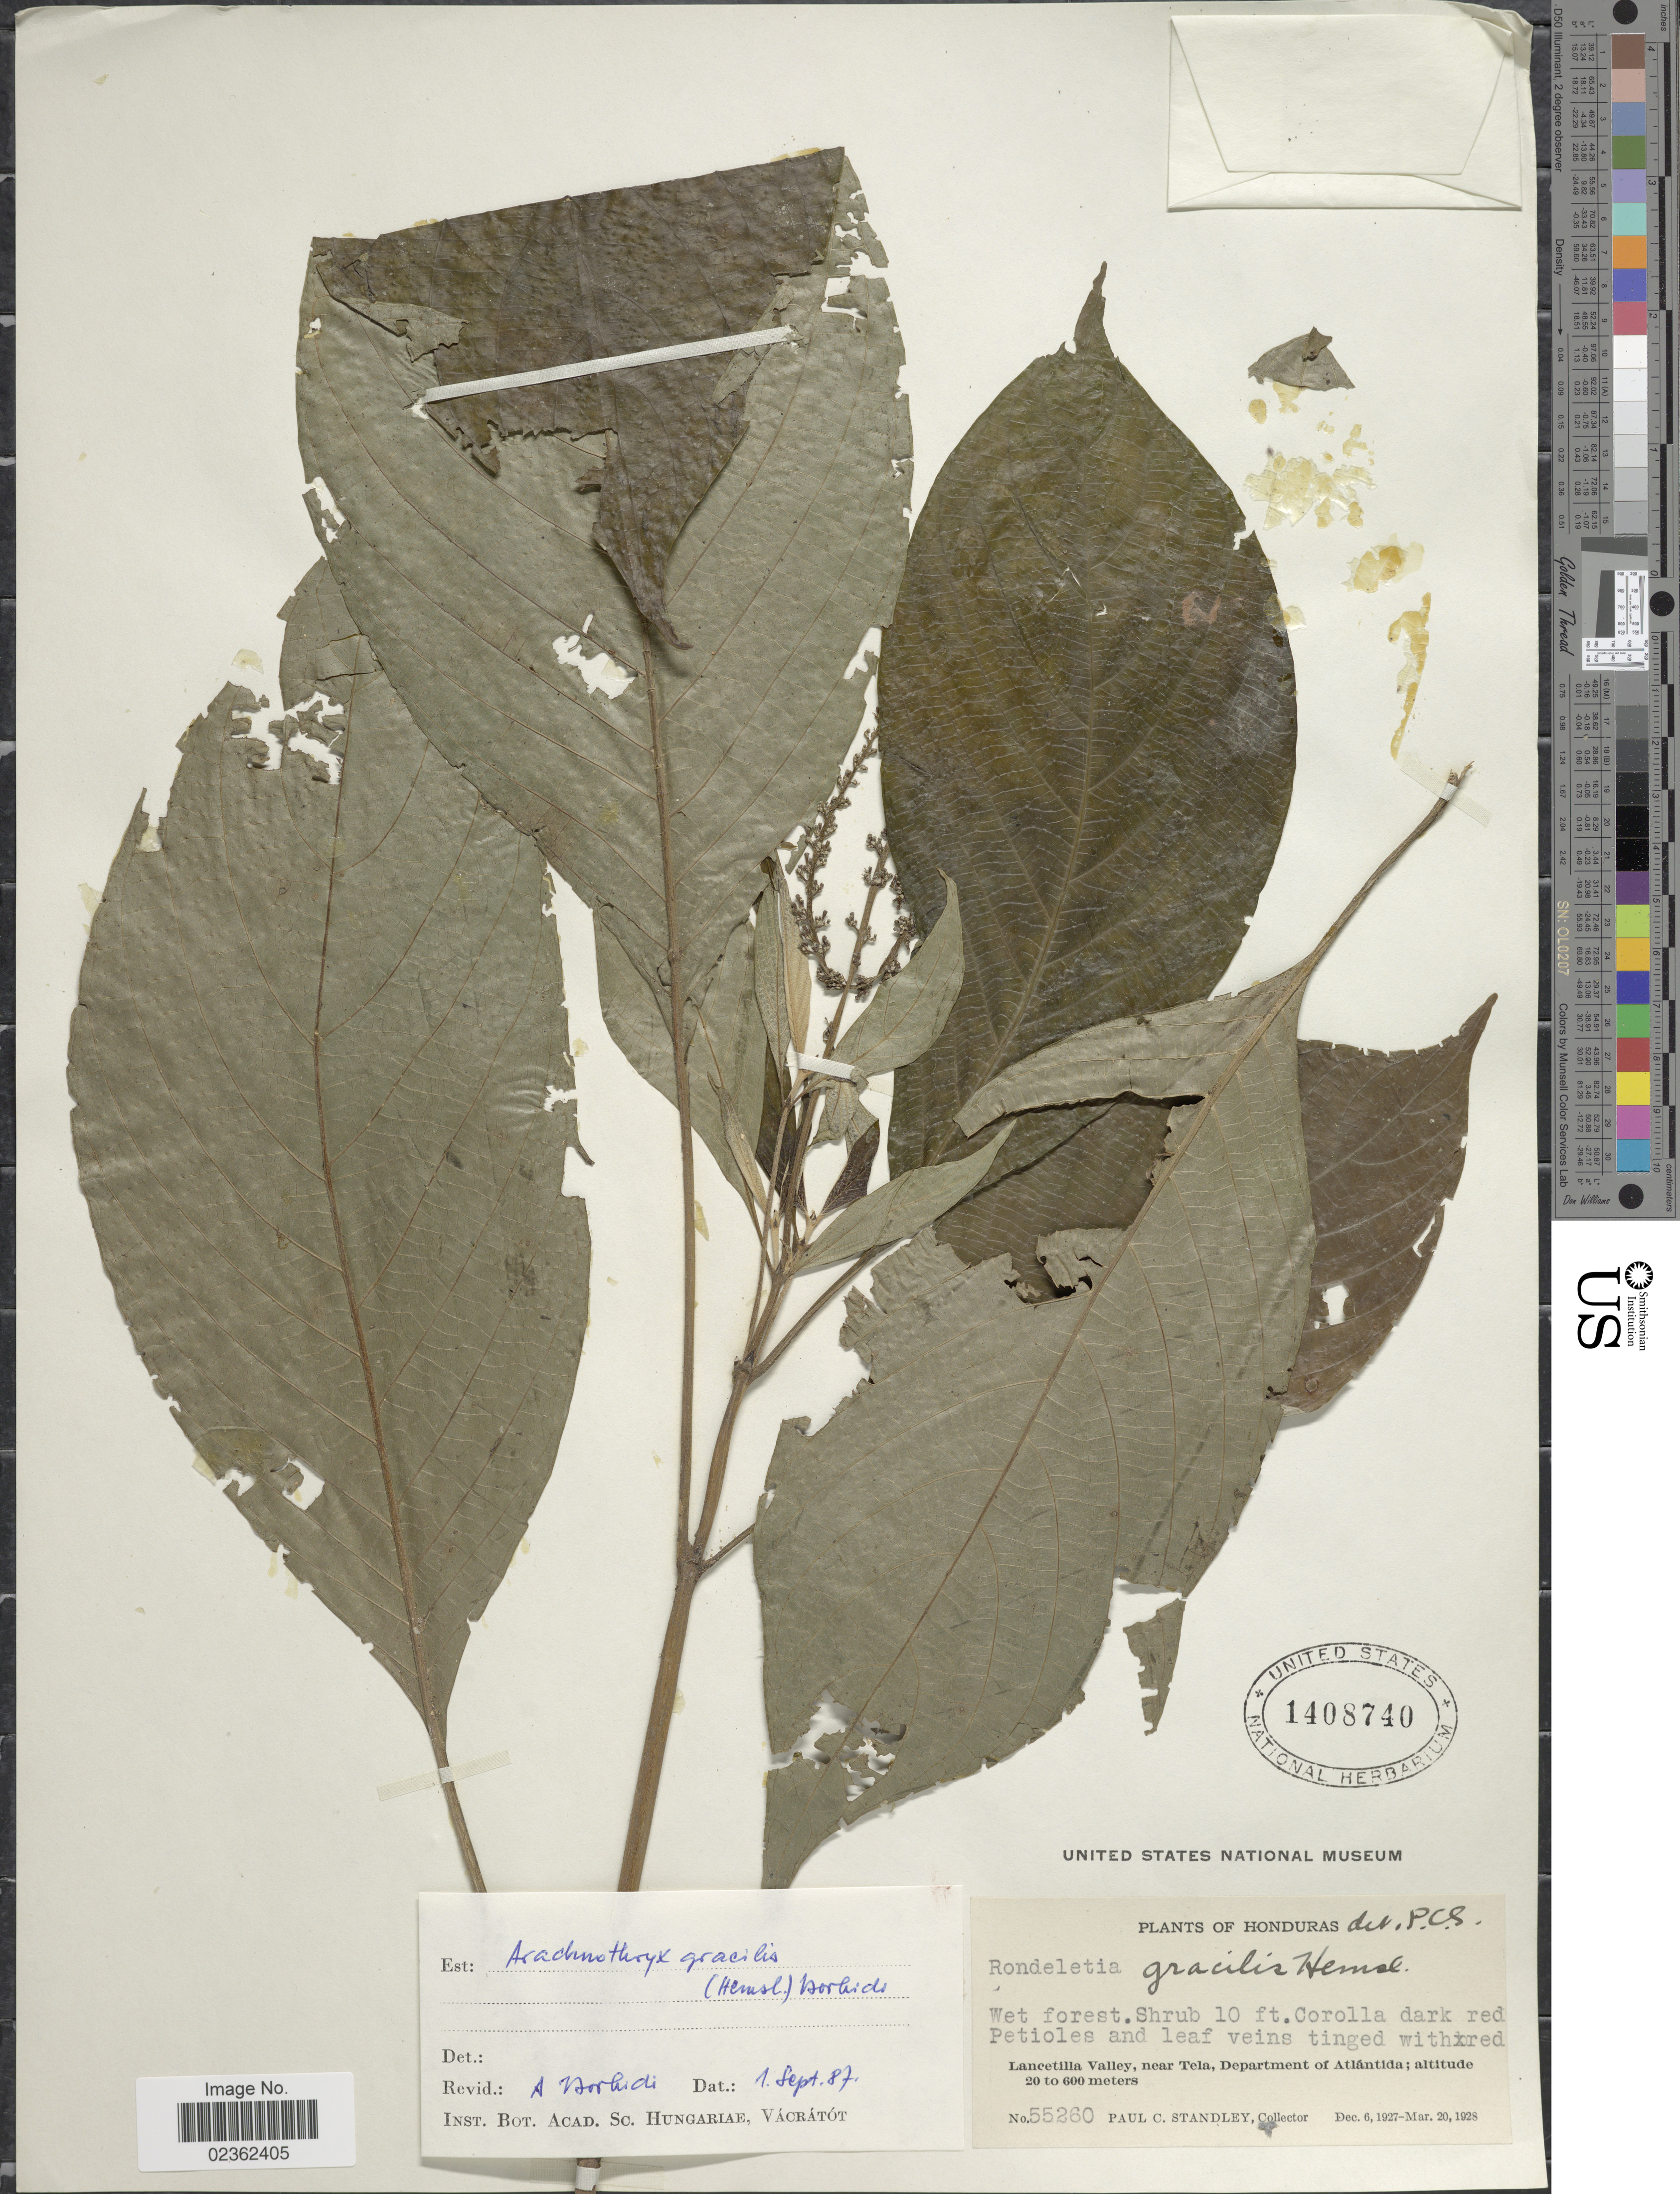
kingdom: Plantae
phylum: Tracheophyta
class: Magnoliopsida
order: Gentianales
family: Rubiaceae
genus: Arachnothryx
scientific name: Arachnothryx gracilis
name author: (Hemsl.) Borhidi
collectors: P. C. Standley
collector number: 55260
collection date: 1927-12-06/1928-03-20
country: Honduras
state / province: Atlántida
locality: Wet forest, Lancetilla Valley, near Tela.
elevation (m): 20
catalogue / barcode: US 1408740